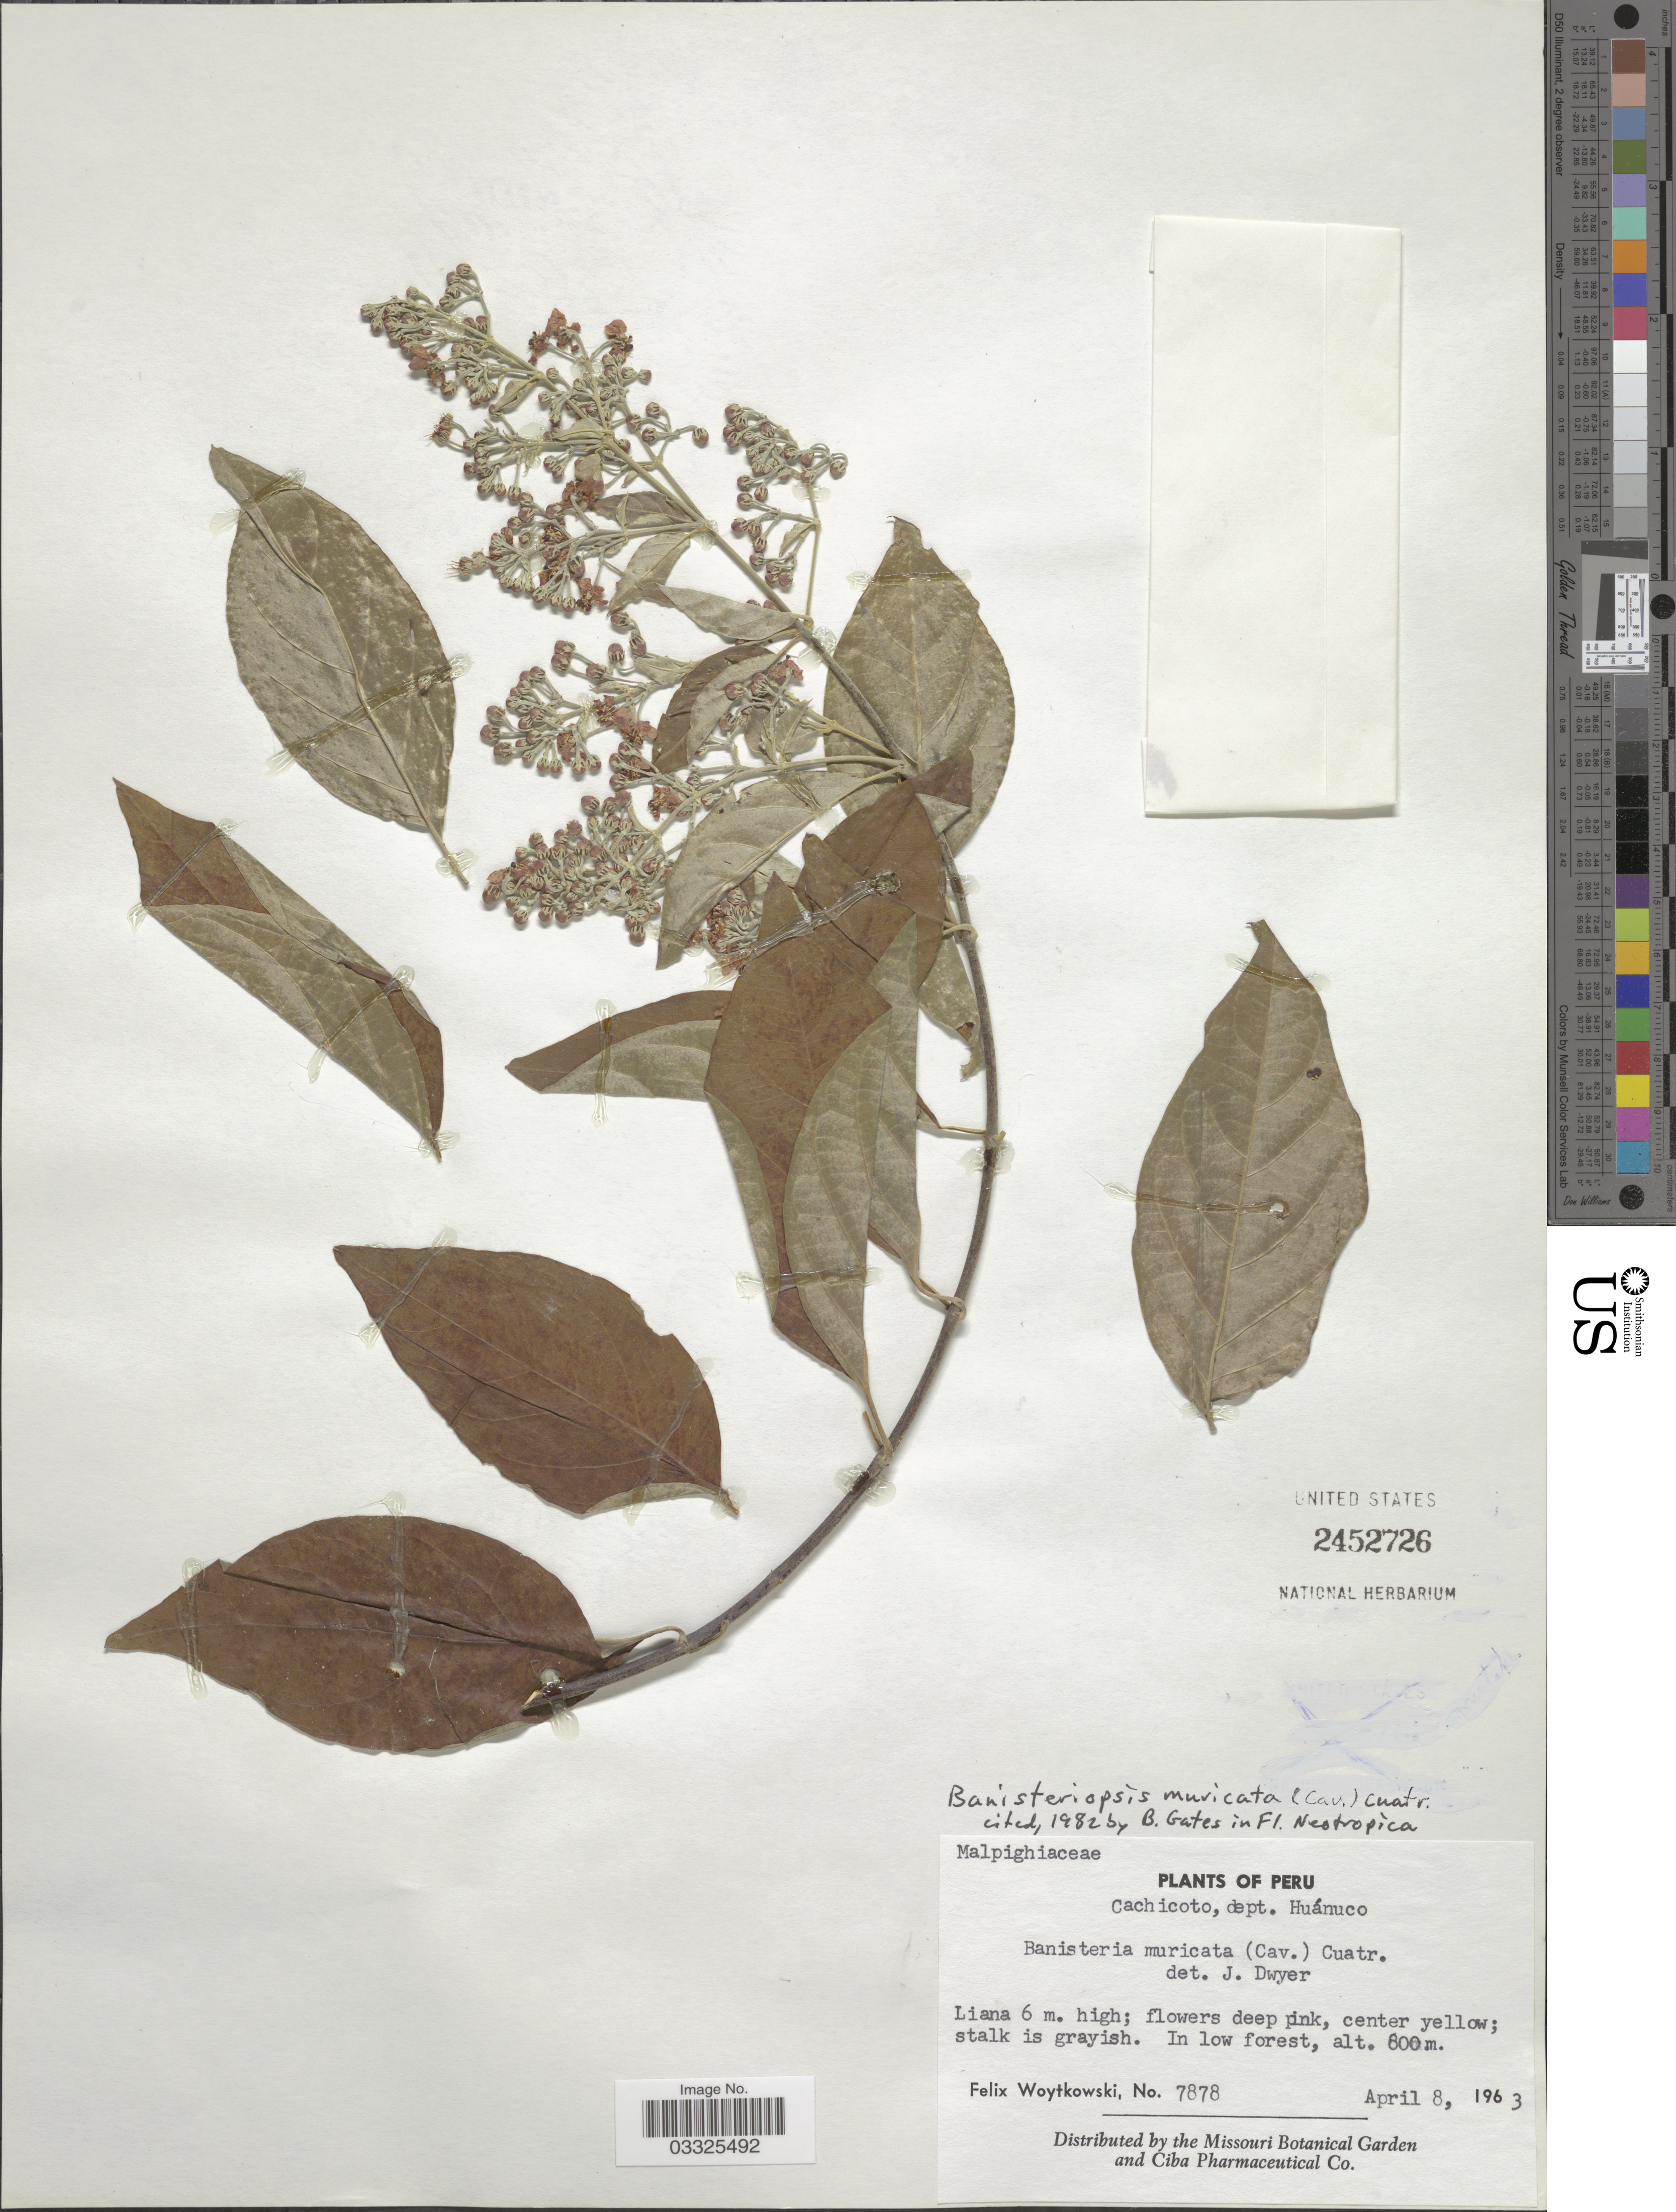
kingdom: Plantae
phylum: Tracheophyta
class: Magnoliopsida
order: Malpighiales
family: Malpighiaceae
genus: Banisteriopsis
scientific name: Banisteriopsis muricata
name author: (Cav.) Cuatrec.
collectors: F. Woytkowski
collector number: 7878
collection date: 1963-04-08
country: Peru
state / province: Huánuco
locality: Cachicoto, dept. Huánuco.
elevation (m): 600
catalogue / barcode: US 2452726